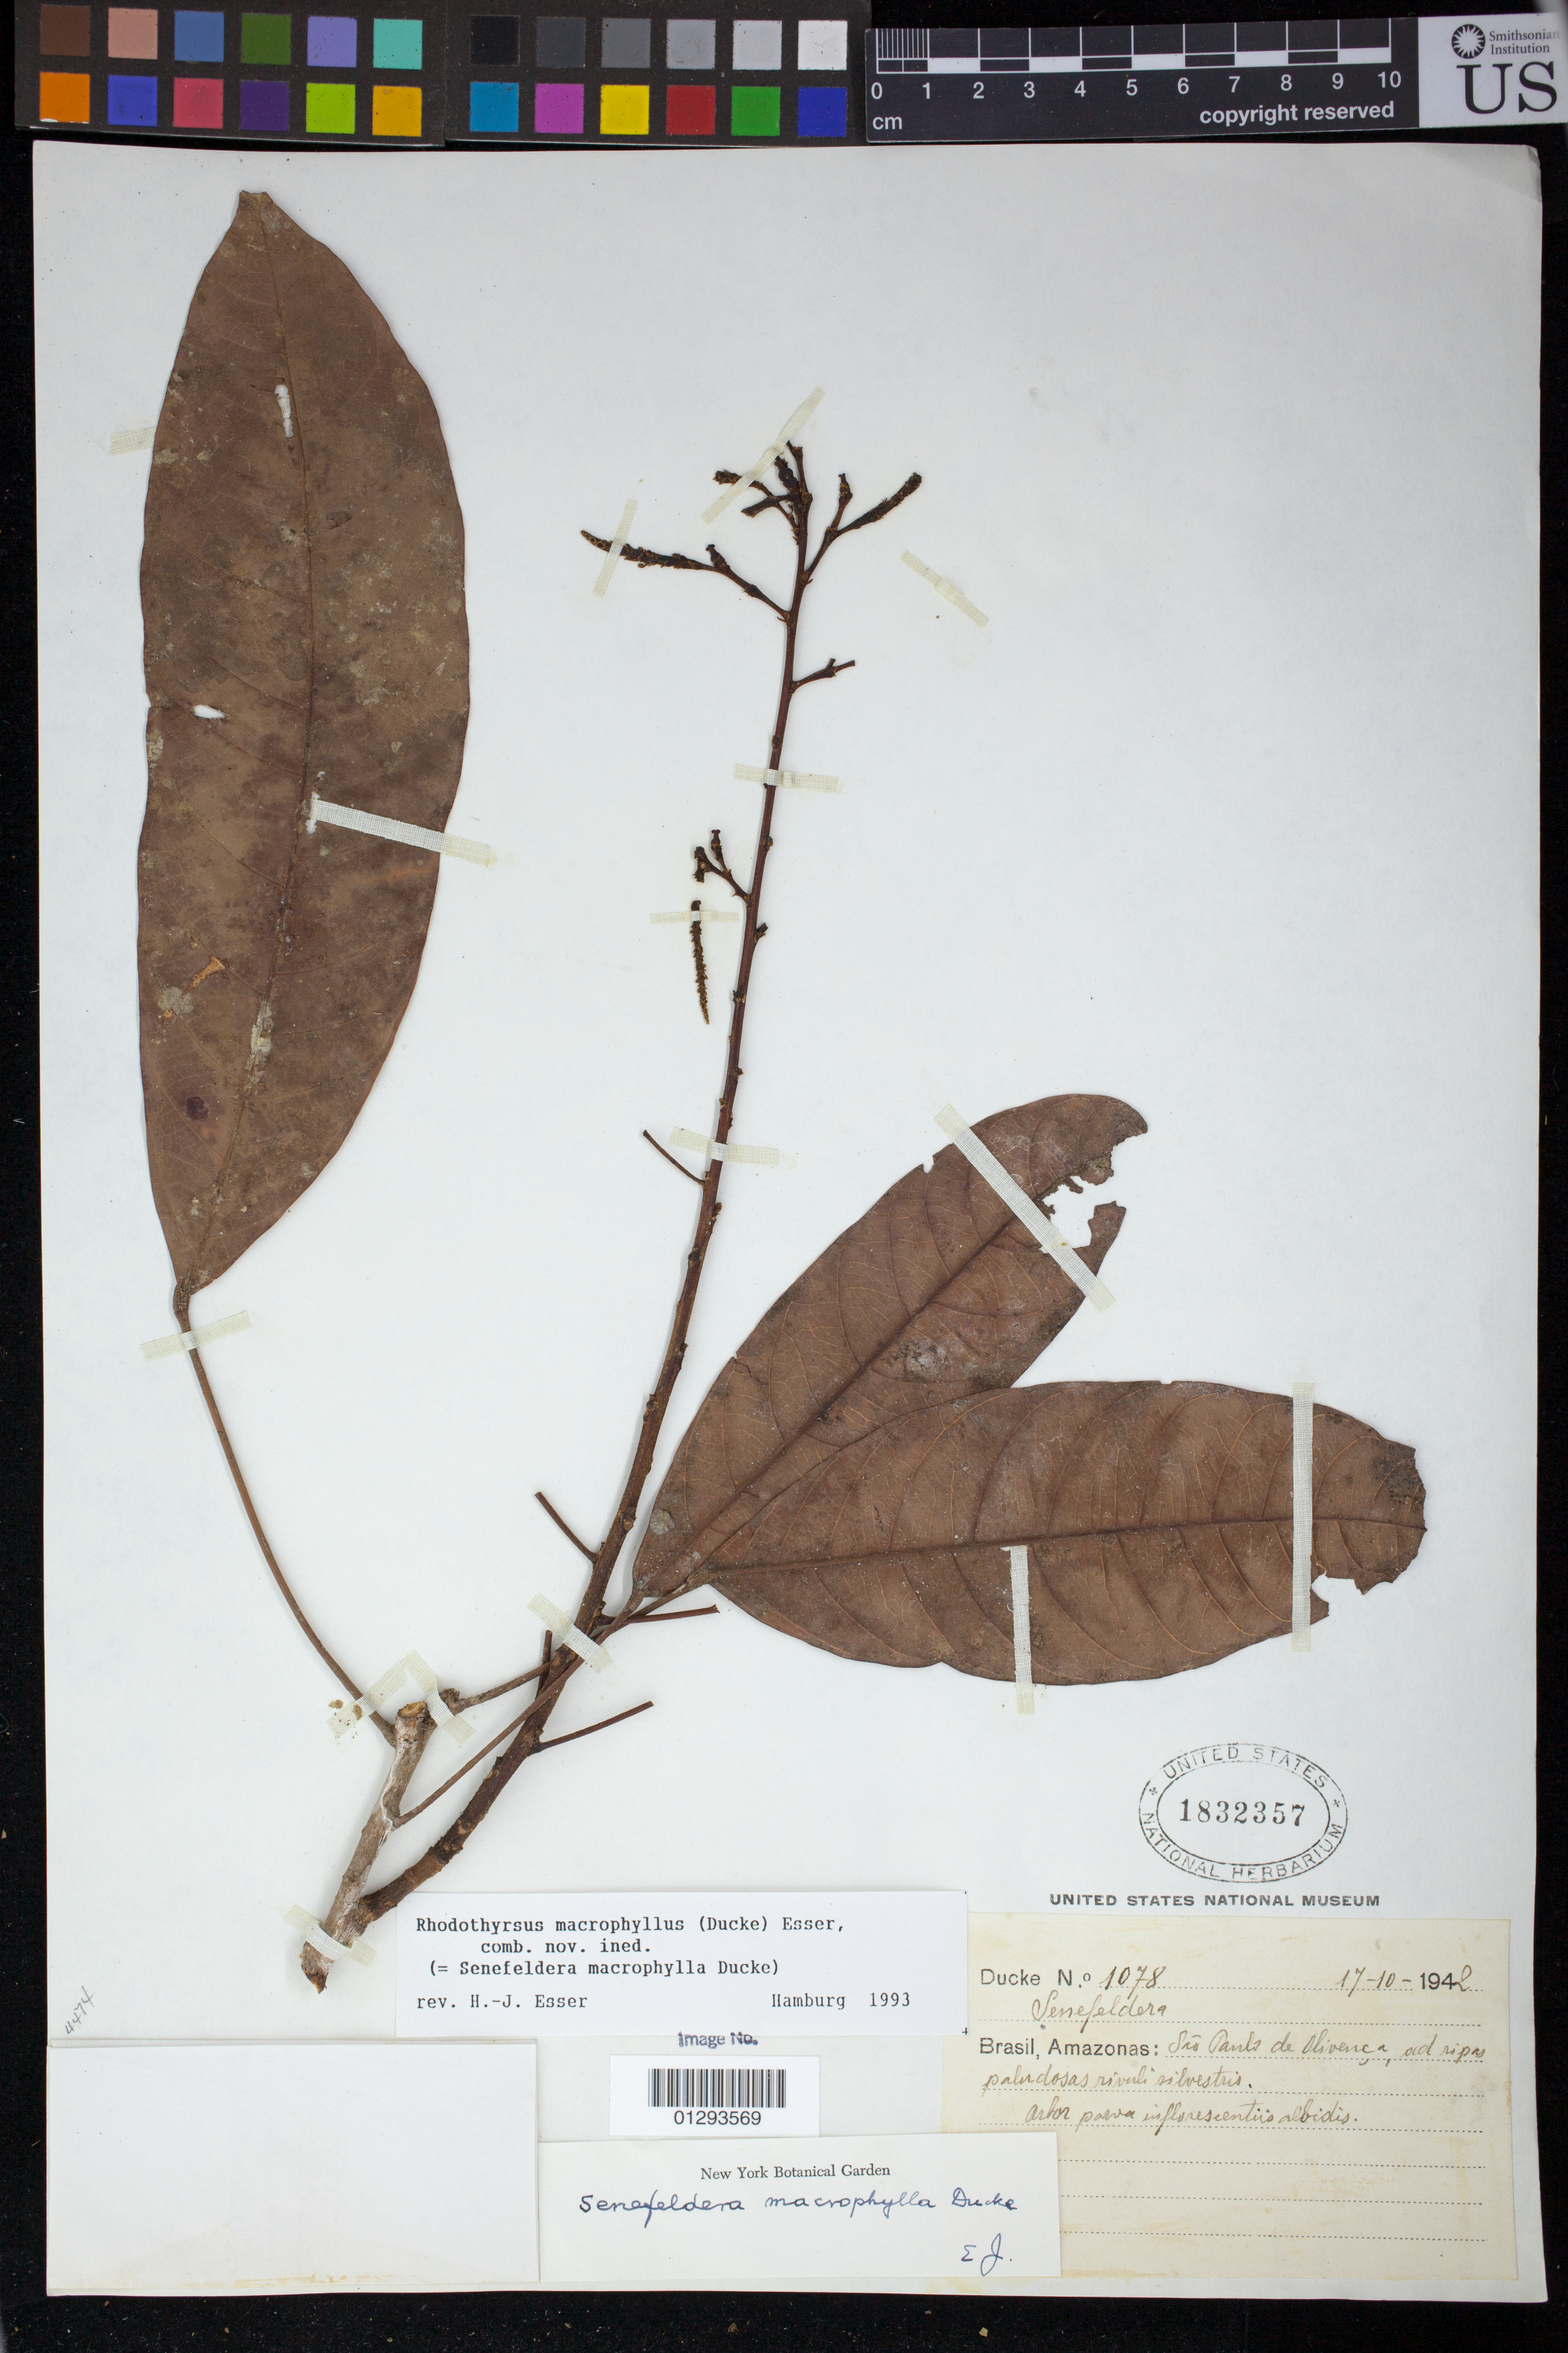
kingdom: Plantae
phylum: Tracheophyta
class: Magnoliopsida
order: Malpighiales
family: Euphorbiaceae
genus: Rhodothyrsus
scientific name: Rhodothyrsus macrophyllus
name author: (Ducke) Esser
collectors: A. Ducke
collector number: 1078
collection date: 1942-10-17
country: Brazil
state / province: Amazonas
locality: Sao Paulo de Olivenca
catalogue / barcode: US 1832357